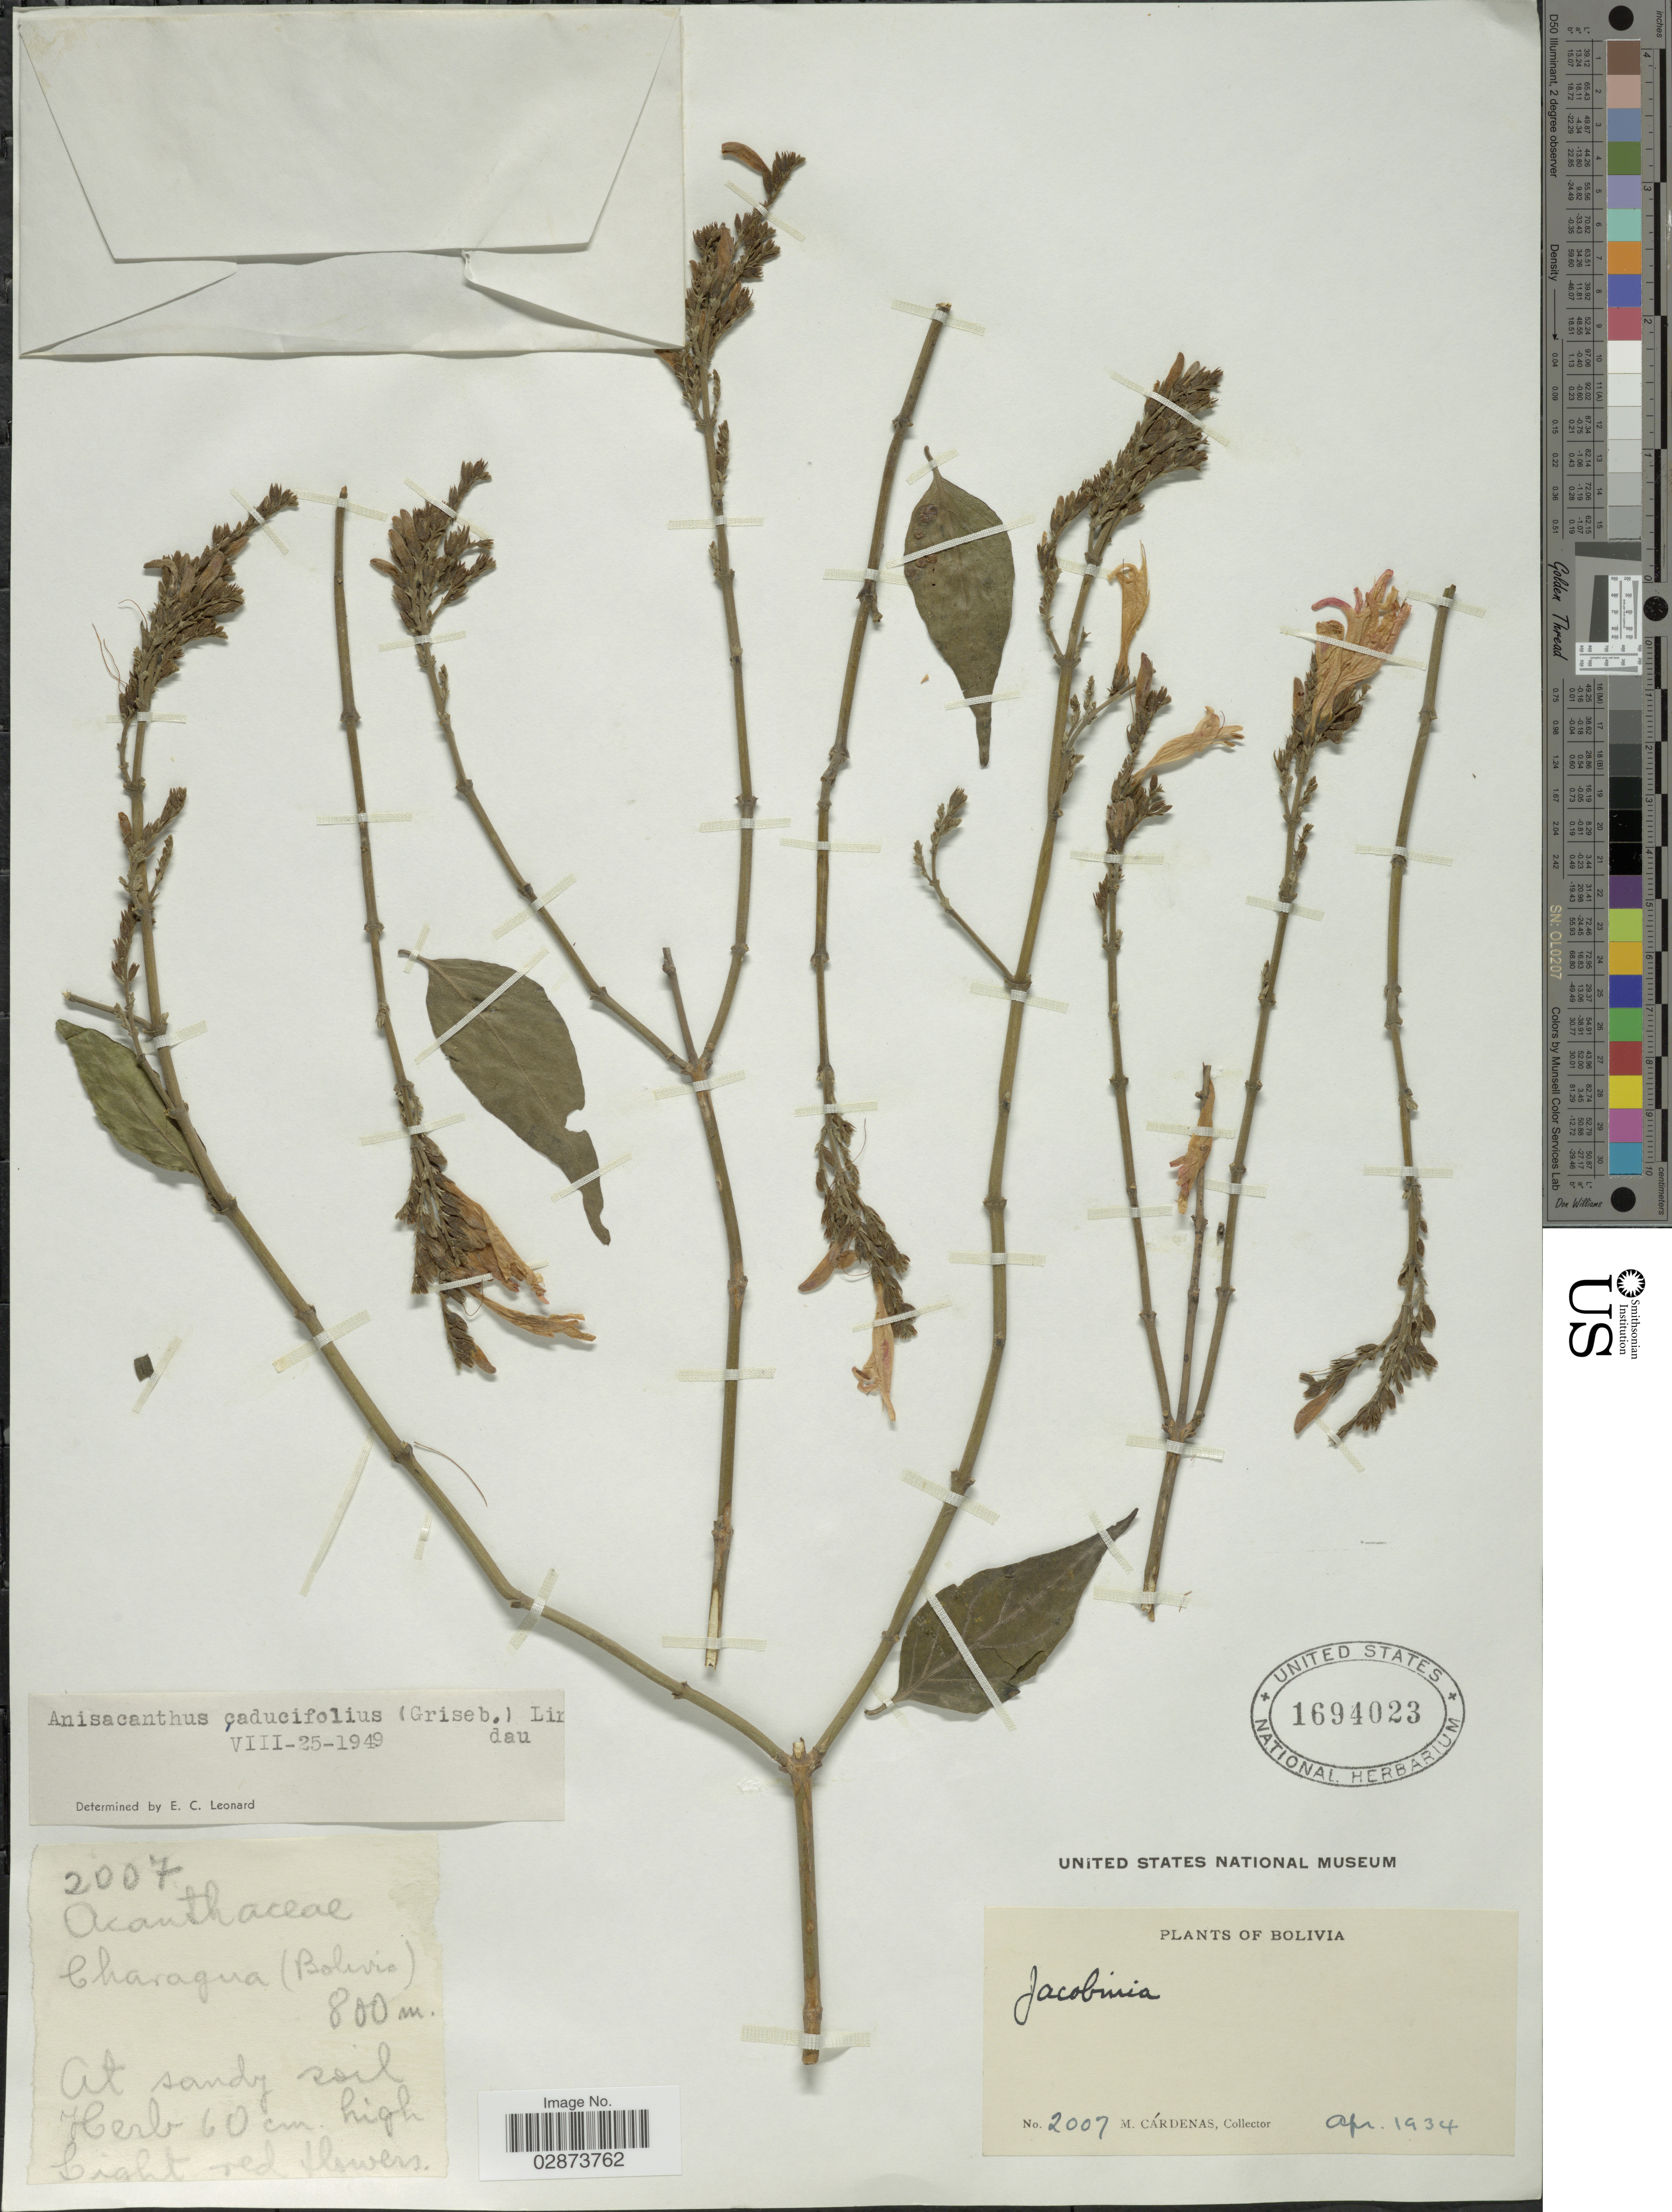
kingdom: Plantae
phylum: Tracheophyta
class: Magnoliopsida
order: Lamiales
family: Acanthaceae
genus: Thyrsacanthus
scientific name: Thyrsacanthus boliviensis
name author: (Nees) A.L.A. Côrtes & Rapini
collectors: M. Cárdenas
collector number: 2007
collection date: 1934-04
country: Bolivia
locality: Charagua.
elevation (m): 800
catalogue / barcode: US 1694023